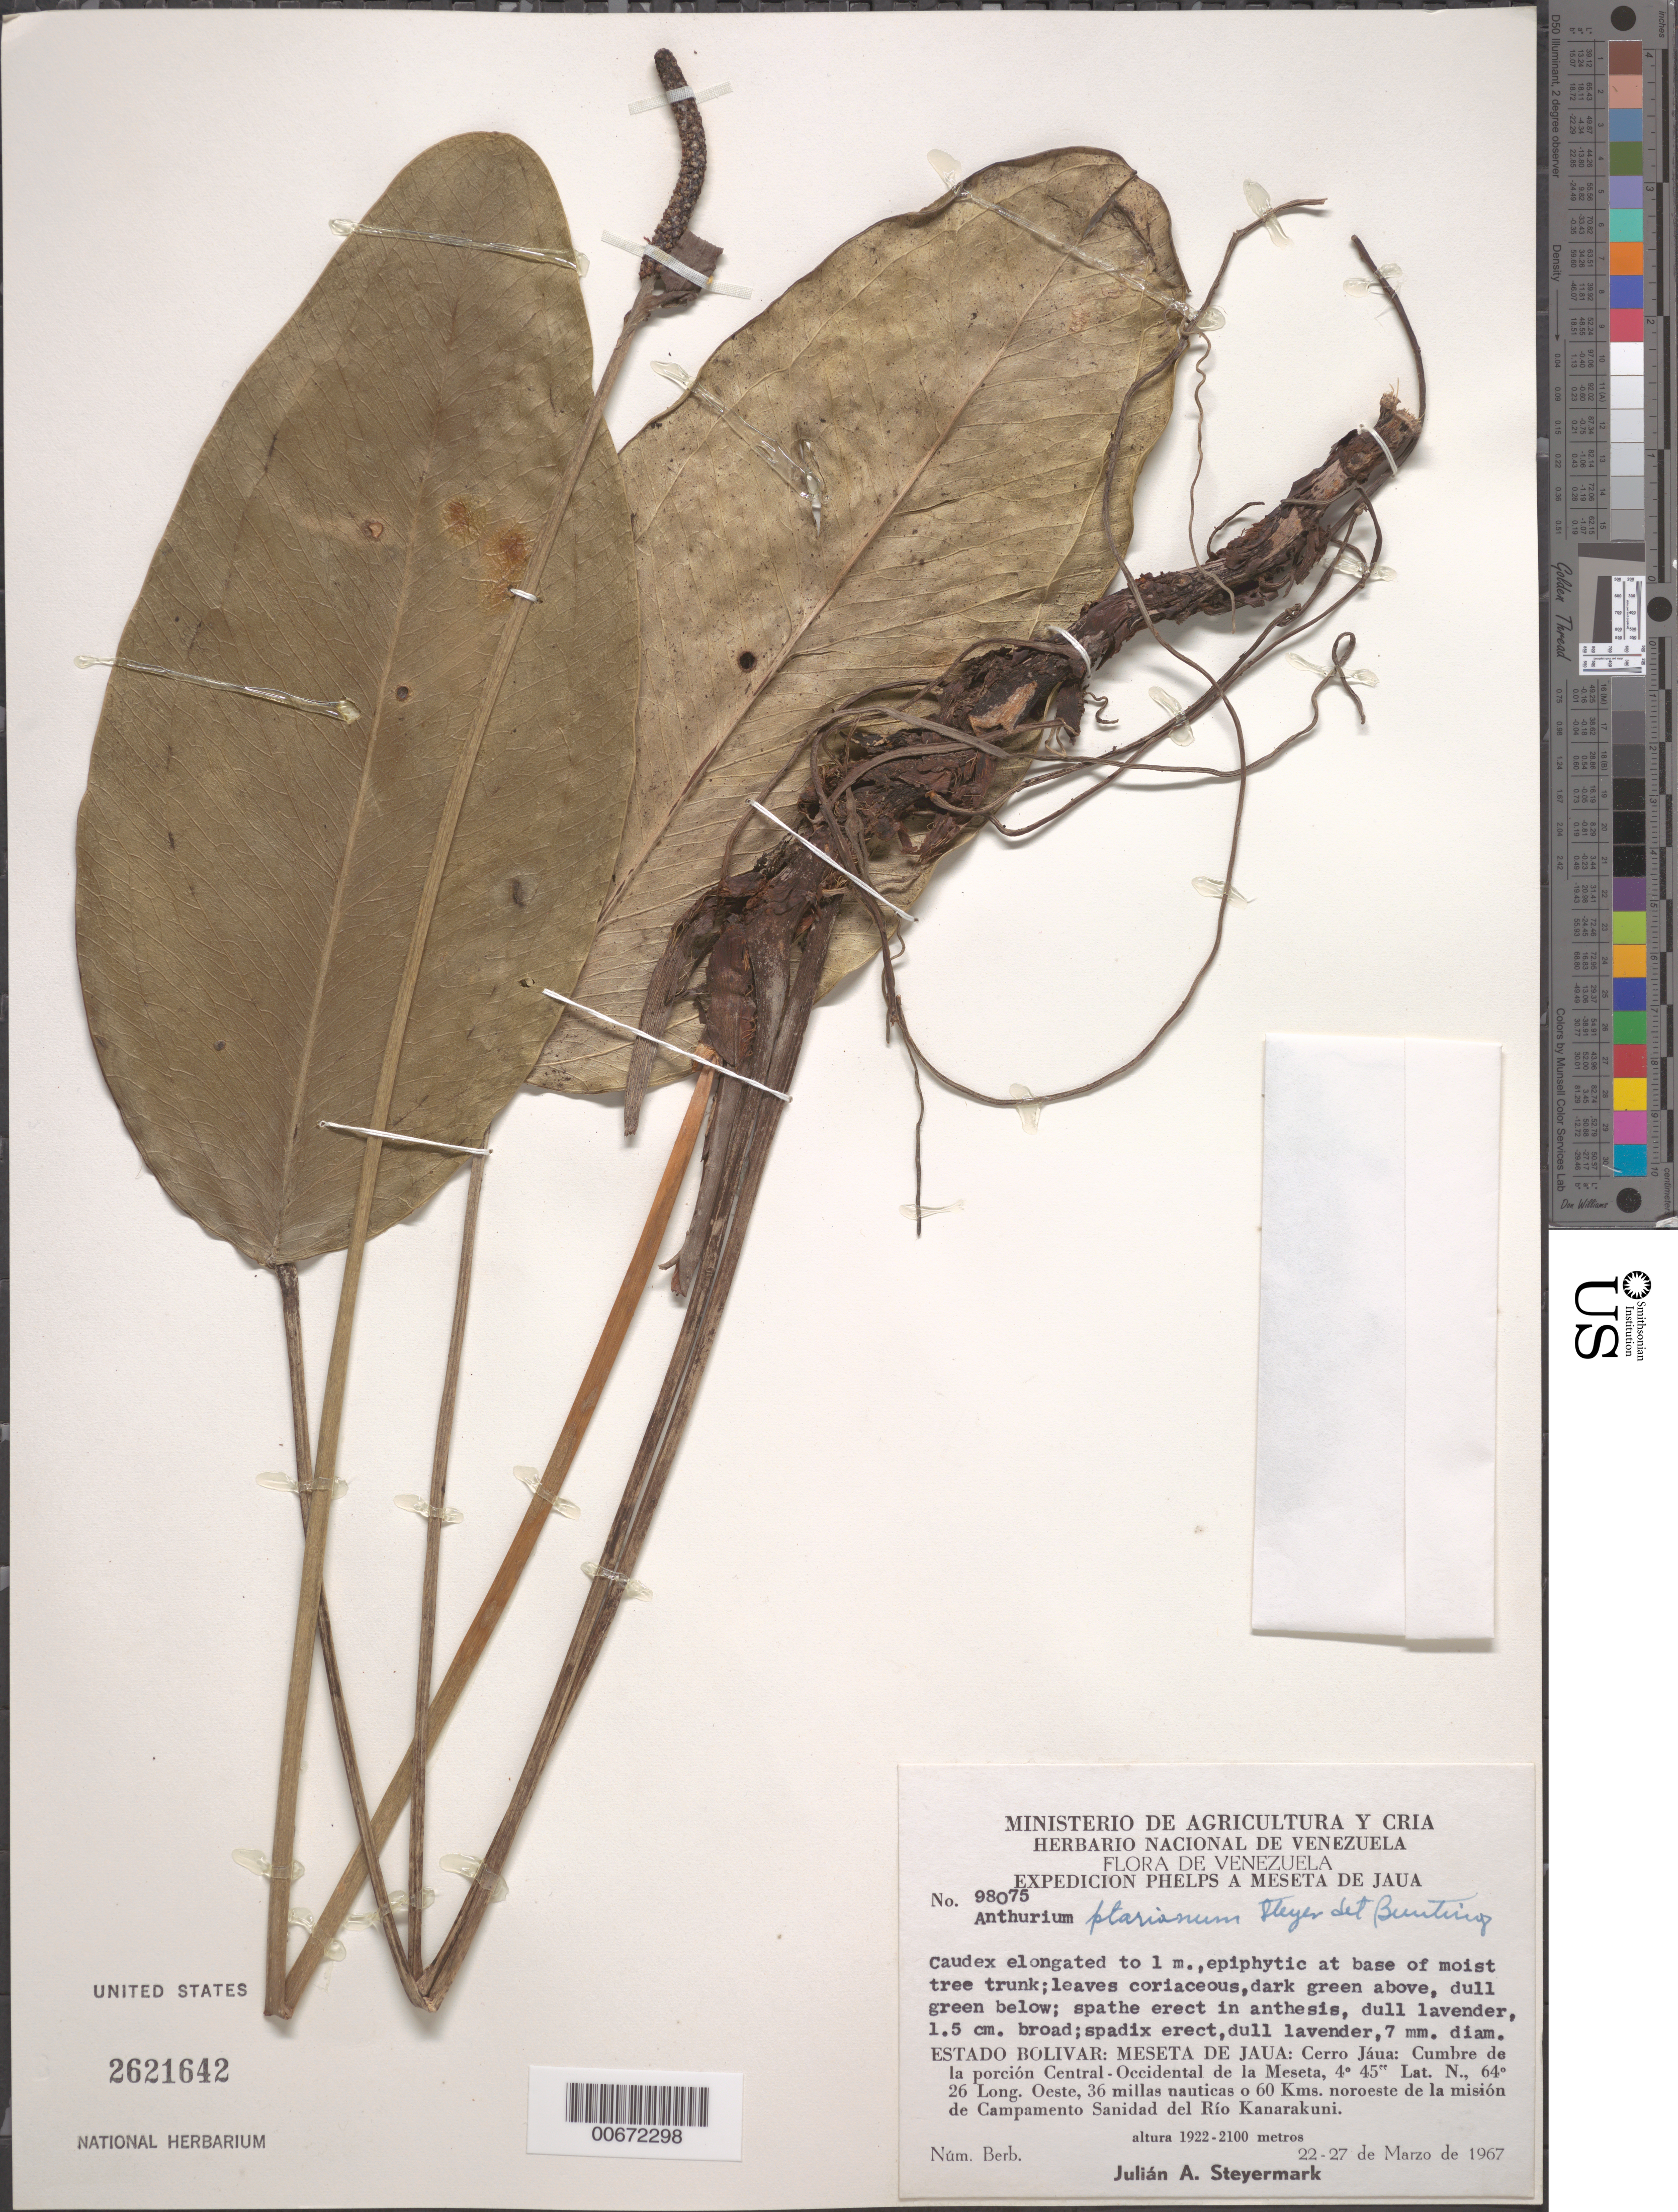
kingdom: Plantae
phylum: Tracheophyta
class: Liliopsida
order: Alismatales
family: Araceae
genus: Anthurium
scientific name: Anthurium ptarianum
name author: Steyerm.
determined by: Bunting, G. S.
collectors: J. Steyermark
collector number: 98075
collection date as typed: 22-Mar-67 to 27-Mar-67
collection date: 1967-03-22/1967-03-27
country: Venezuela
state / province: Bolívar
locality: Meseta del Jaua: Cerro Jáua, cumbre de la porcion Central-Occidental de la Meseta, 36 millas nauticas o 60 km NO de la mision de Campamento Sanidad del Río Kanarakuni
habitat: Summit of Meseta, 36 nautical miles W , 60 km NE of Campamento Sanidad del Ro Kanarakuni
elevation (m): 1922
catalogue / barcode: US 2621642